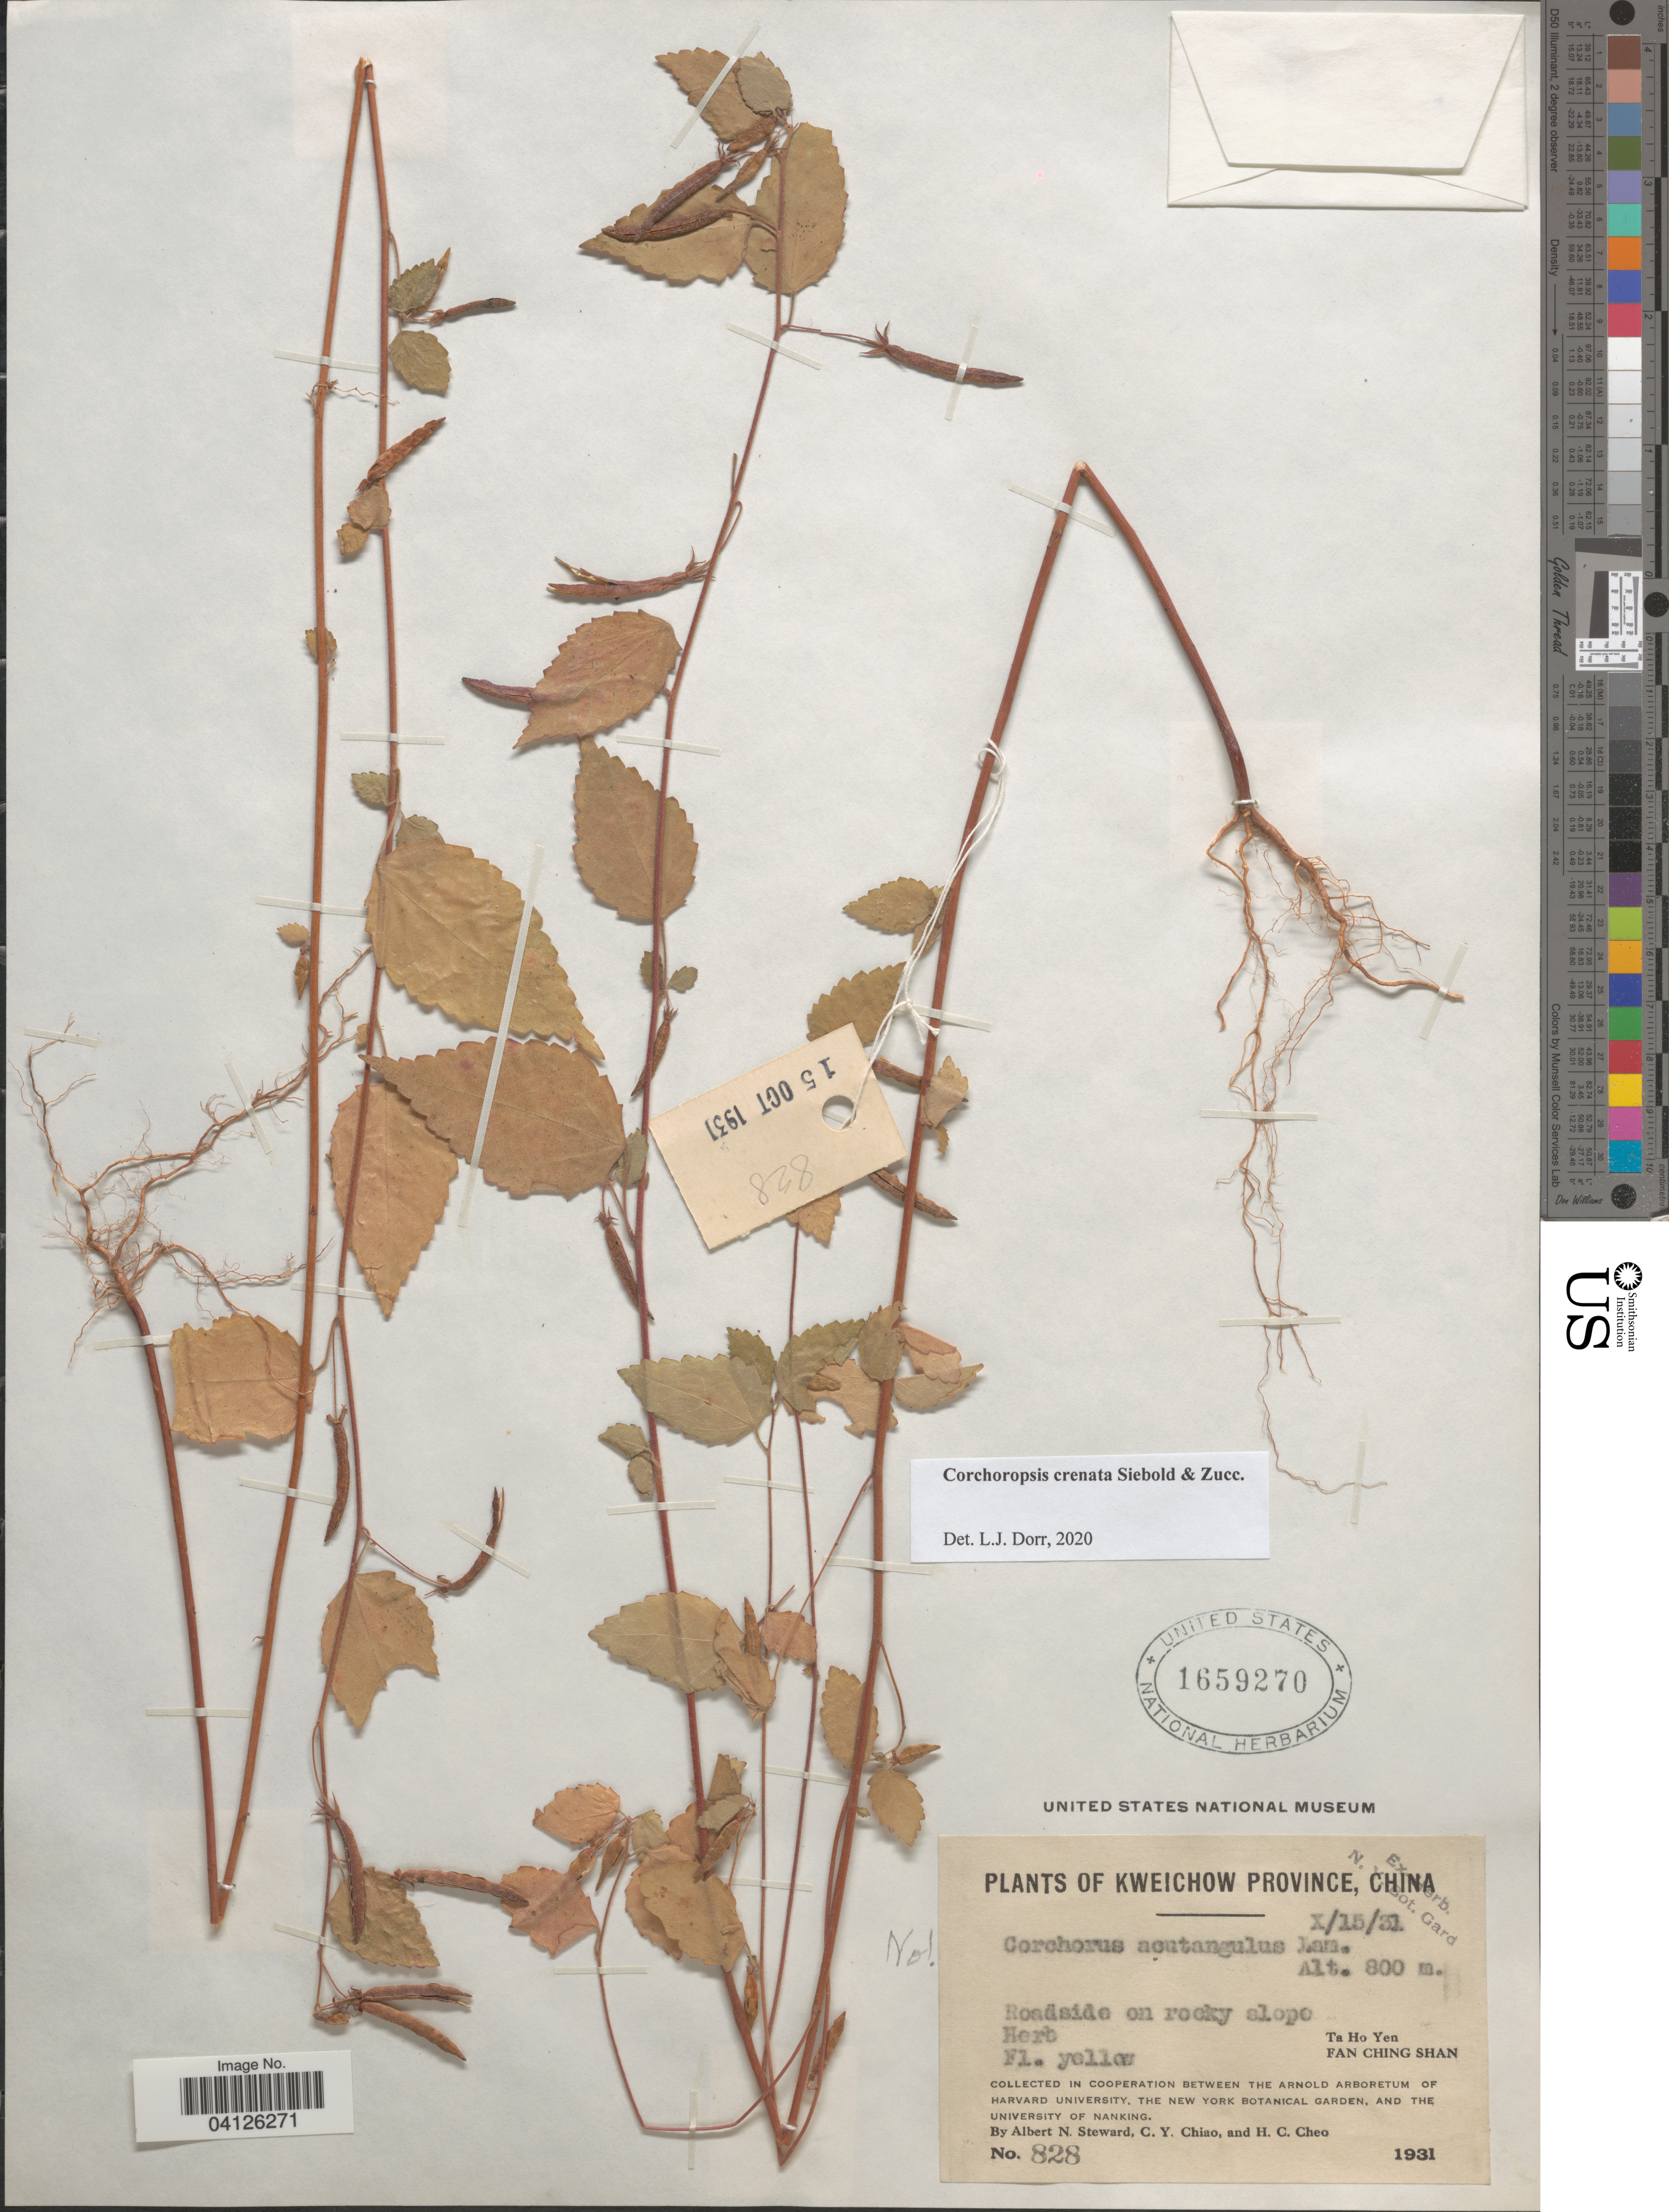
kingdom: Plantae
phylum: Tracheophyta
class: Magnoliopsida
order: Malvales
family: Malvaceae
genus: Corchoropsis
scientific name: Corchoropsis crenata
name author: Siebold & Zucc.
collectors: A. N. Steward, C. Y. Chiao & H. Cheo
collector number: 828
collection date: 1931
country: China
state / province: Guizhou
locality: Kweichow Province. Ta Ho Yen. Fan Ching Shan.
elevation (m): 800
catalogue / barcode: US 1659270